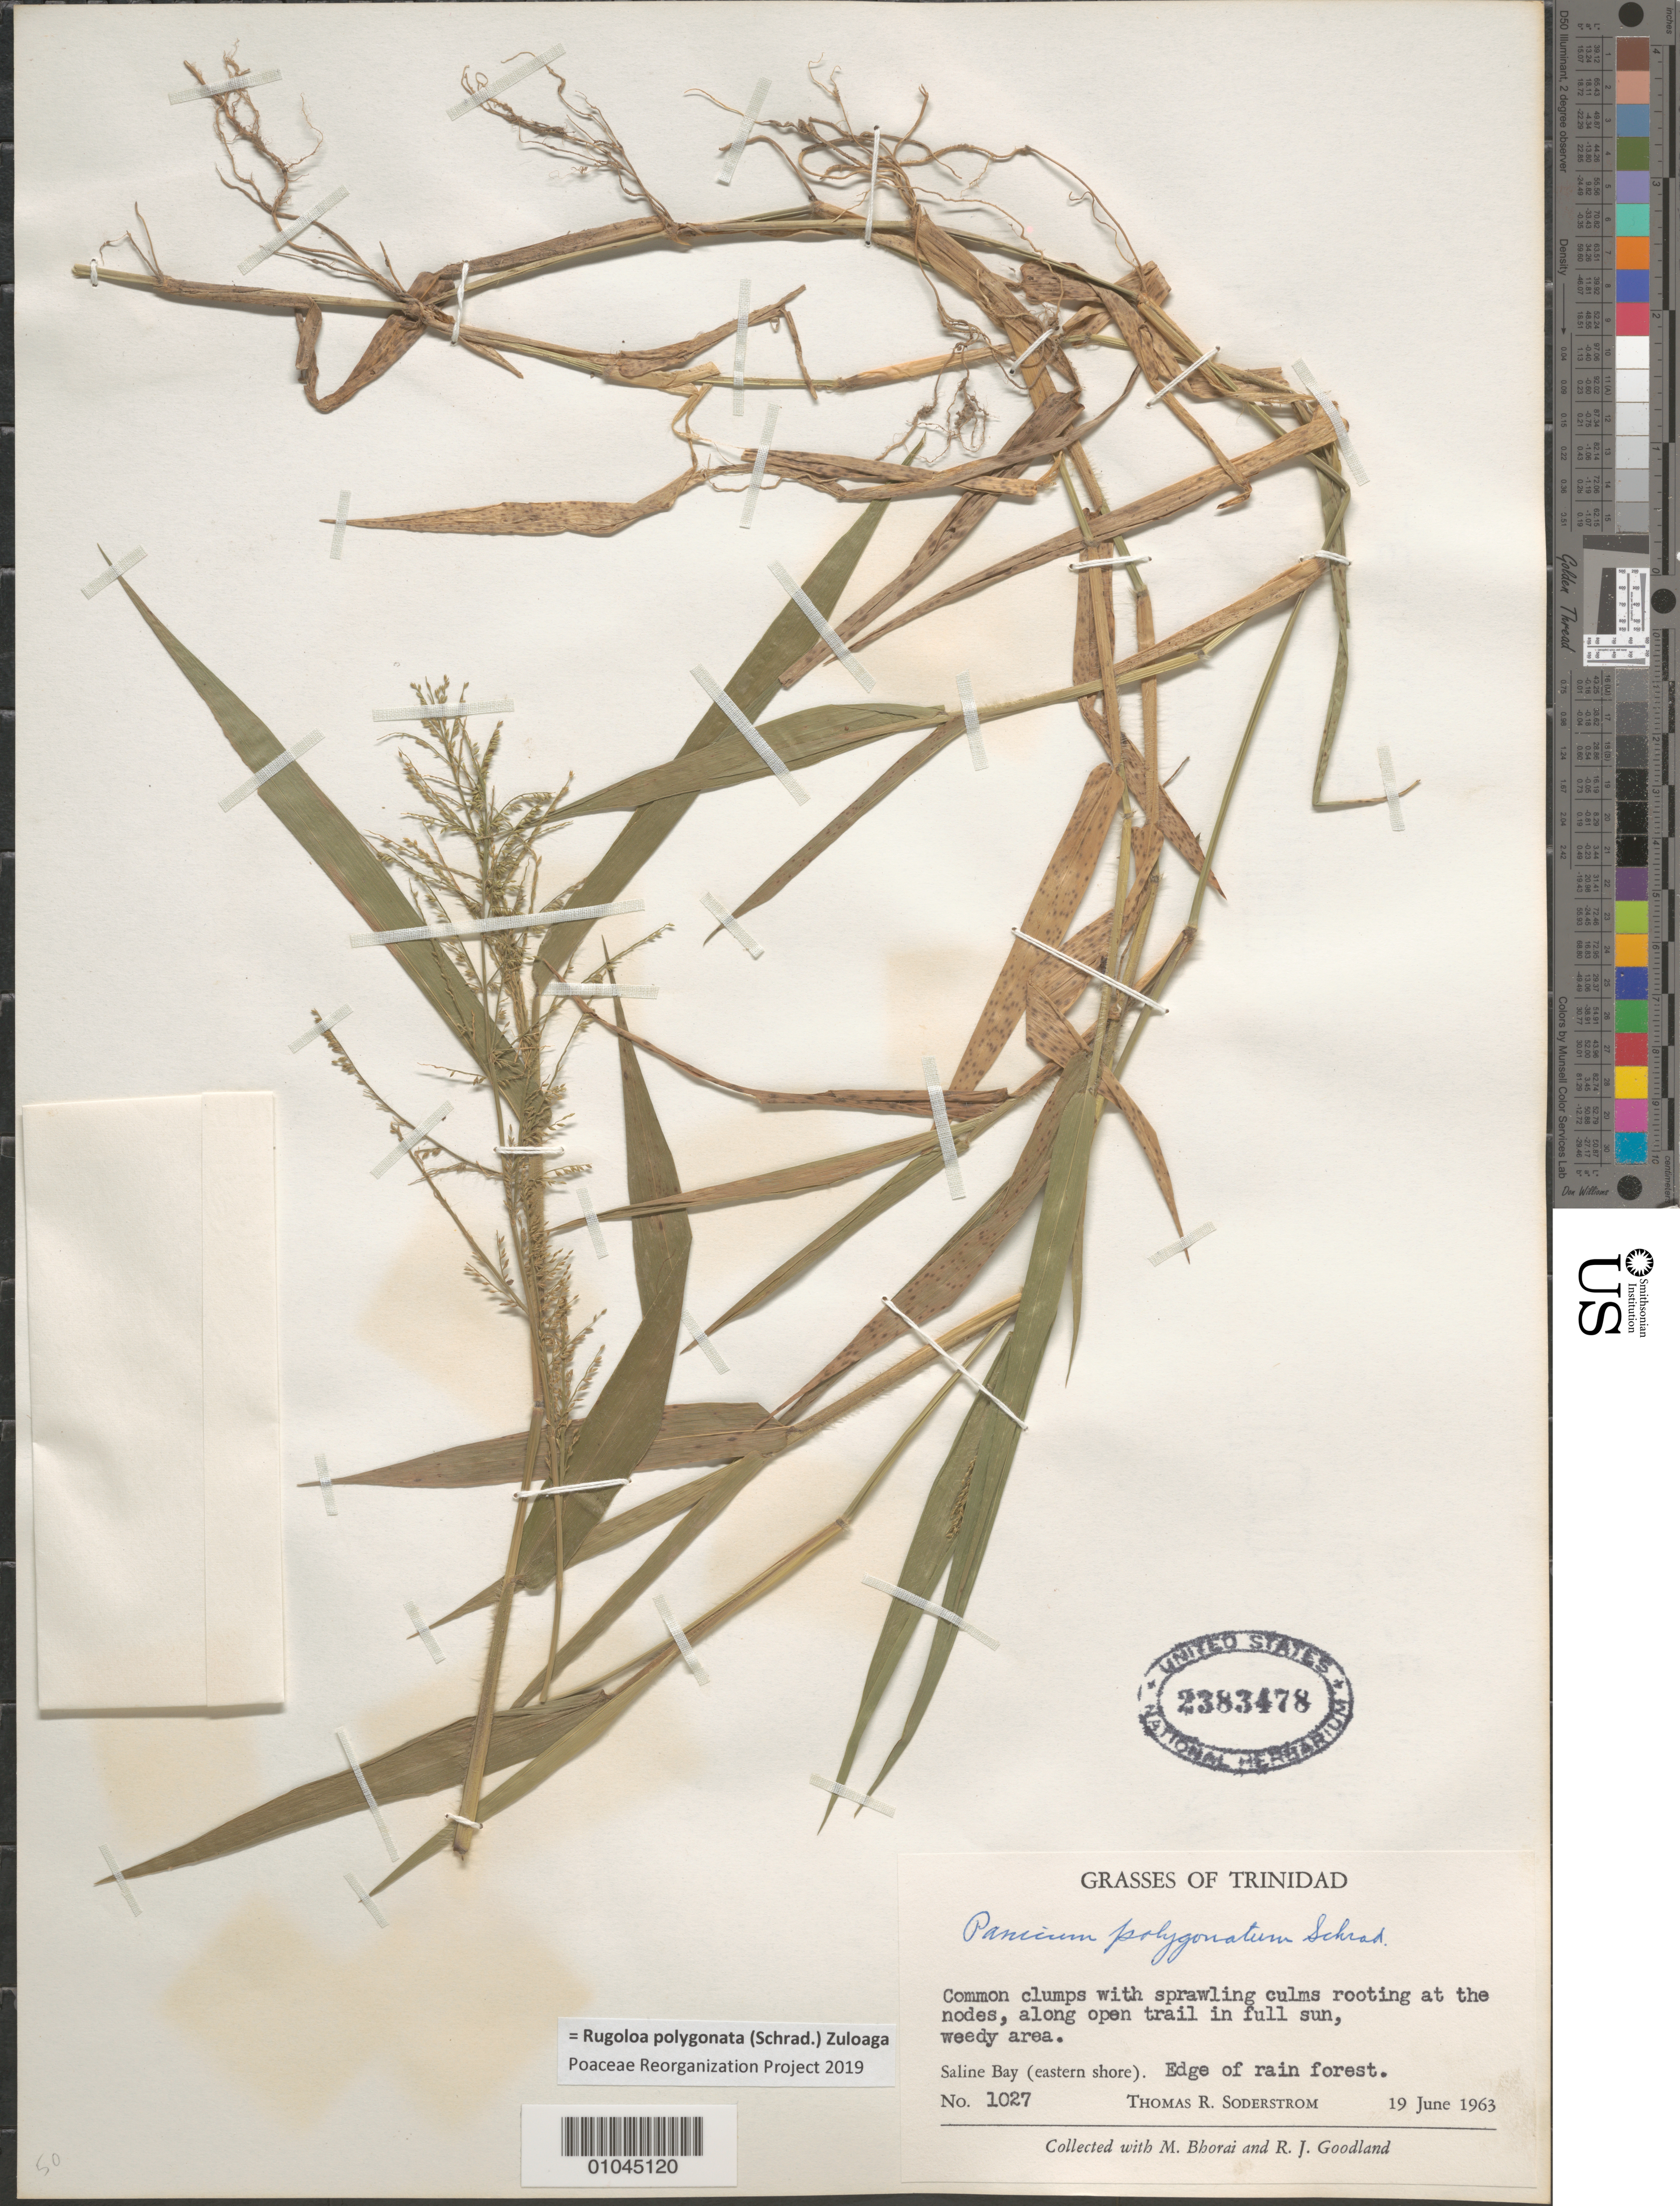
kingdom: Plantae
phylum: Tracheophyta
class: Liliopsida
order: Poales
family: Poaceae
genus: Panicum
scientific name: Panicum polygonatum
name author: Schrad.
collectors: T. R. Soderstrom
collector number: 1027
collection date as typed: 19 Jun 1963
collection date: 1963-06-19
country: Trinidad and Tobago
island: Trinidad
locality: Saline Bay, eastern shore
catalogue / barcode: US 2383478